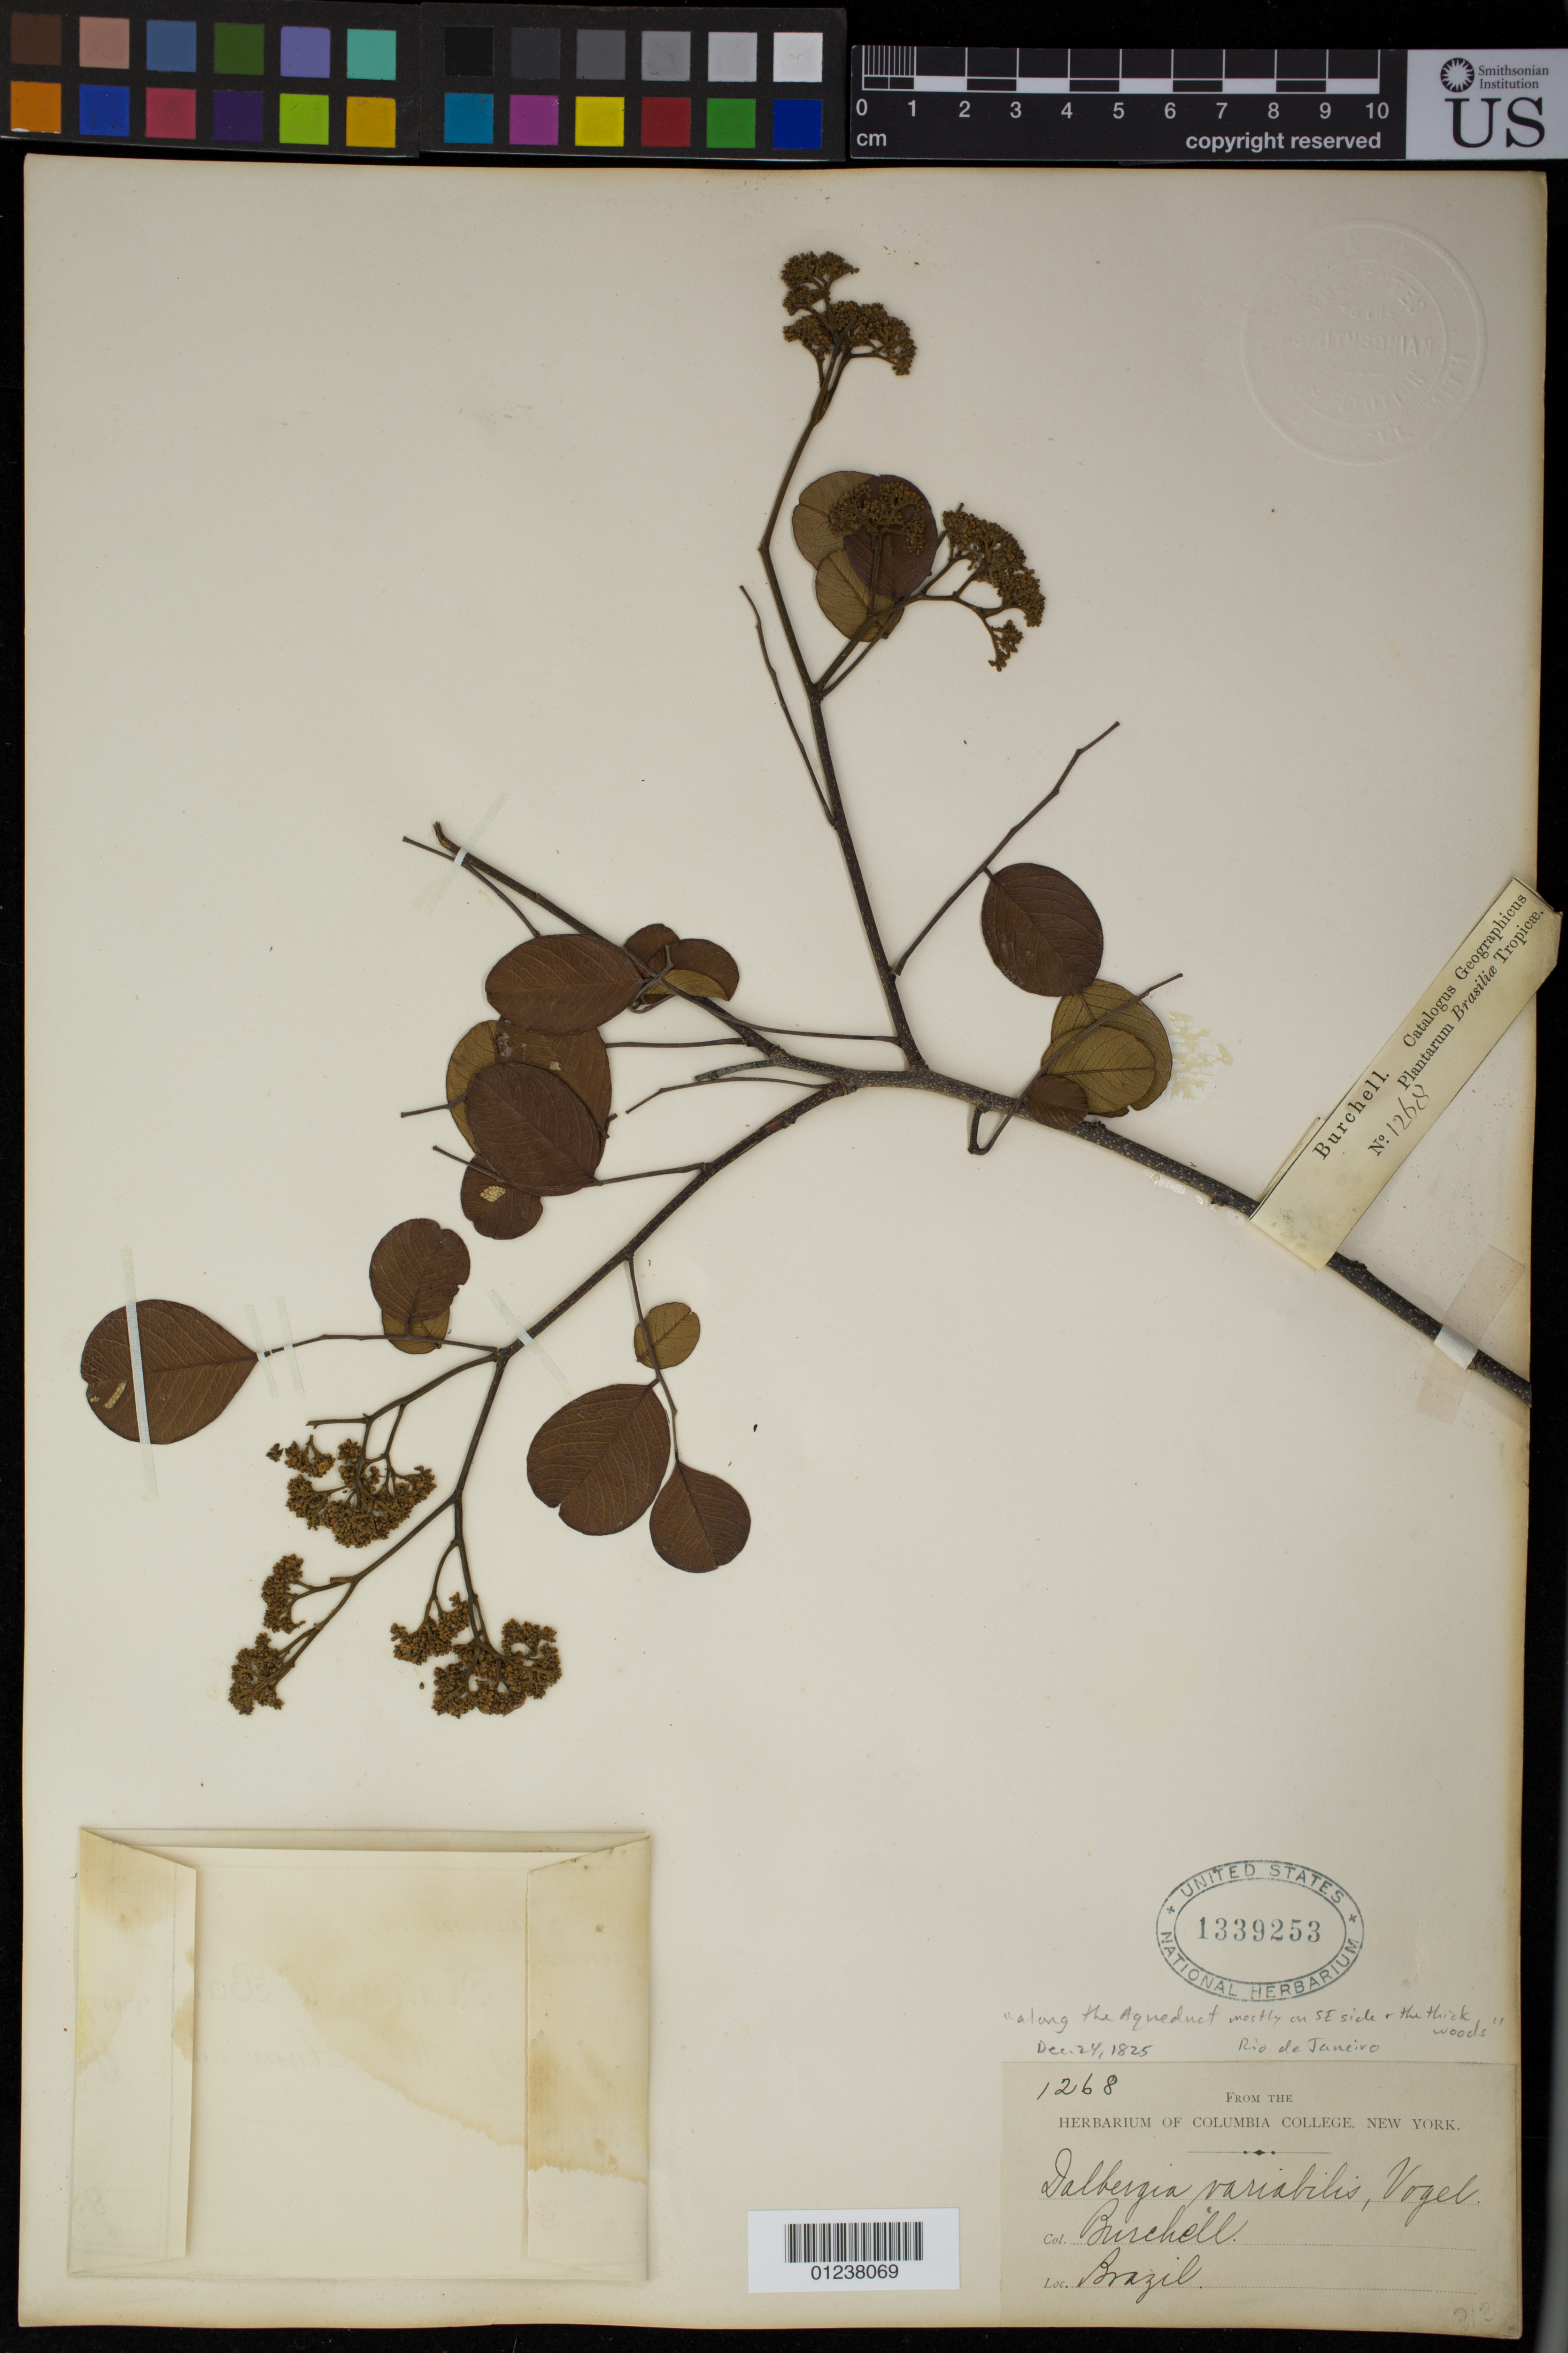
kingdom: Plantae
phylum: Tracheophyta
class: Magnoliopsida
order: Fabales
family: Fabaceae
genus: Dalbergia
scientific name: Dalbergia frutescens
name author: (Vell.) Britton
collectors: -. Burchell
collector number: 1268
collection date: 1825-12-24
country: Brazil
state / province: Rio de Janeiro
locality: along the aqueduct mostly on the SE side & the thick woods, Rio de Janeiro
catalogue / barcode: US 1339253